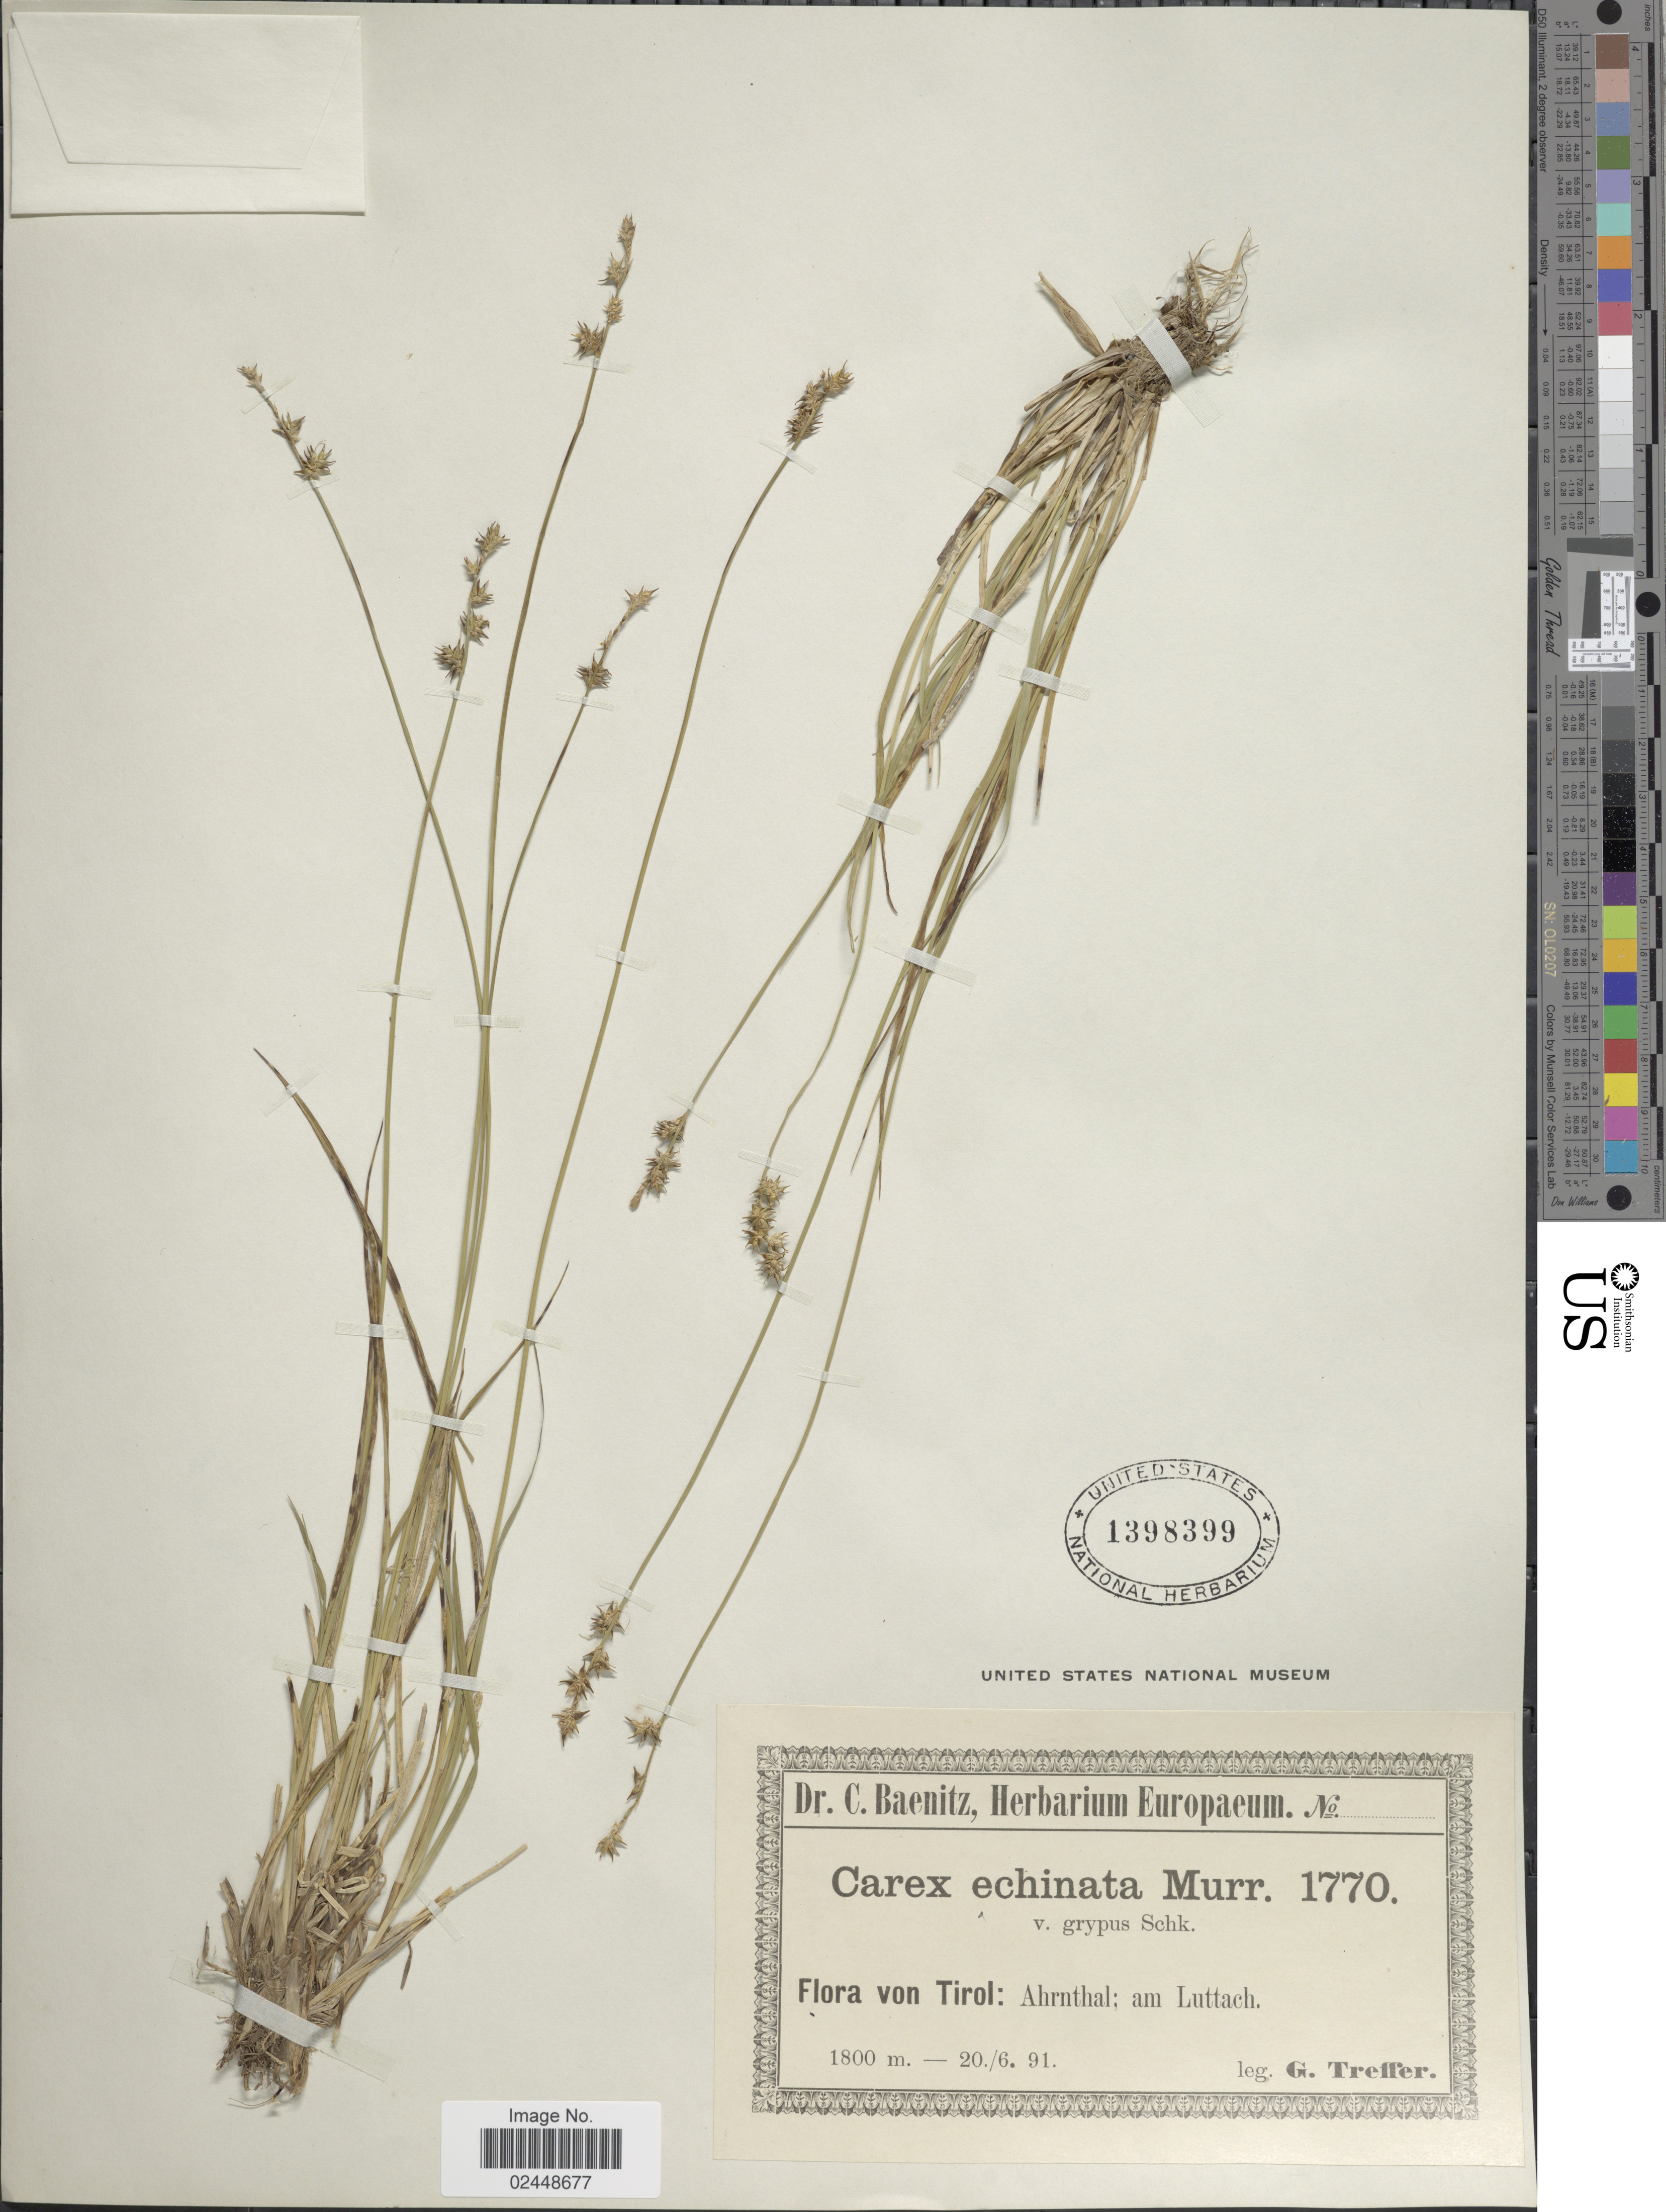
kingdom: Plantae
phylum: Tracheophyta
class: Liliopsida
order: Poales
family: Cyperaceae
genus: Carex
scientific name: Carex echinata subsp. echinata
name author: Murray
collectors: G. Treffer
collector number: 1770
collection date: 1891-06-20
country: Austria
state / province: Tirol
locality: Ahrnthal; am Luttach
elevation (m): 1800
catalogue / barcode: US 1398399